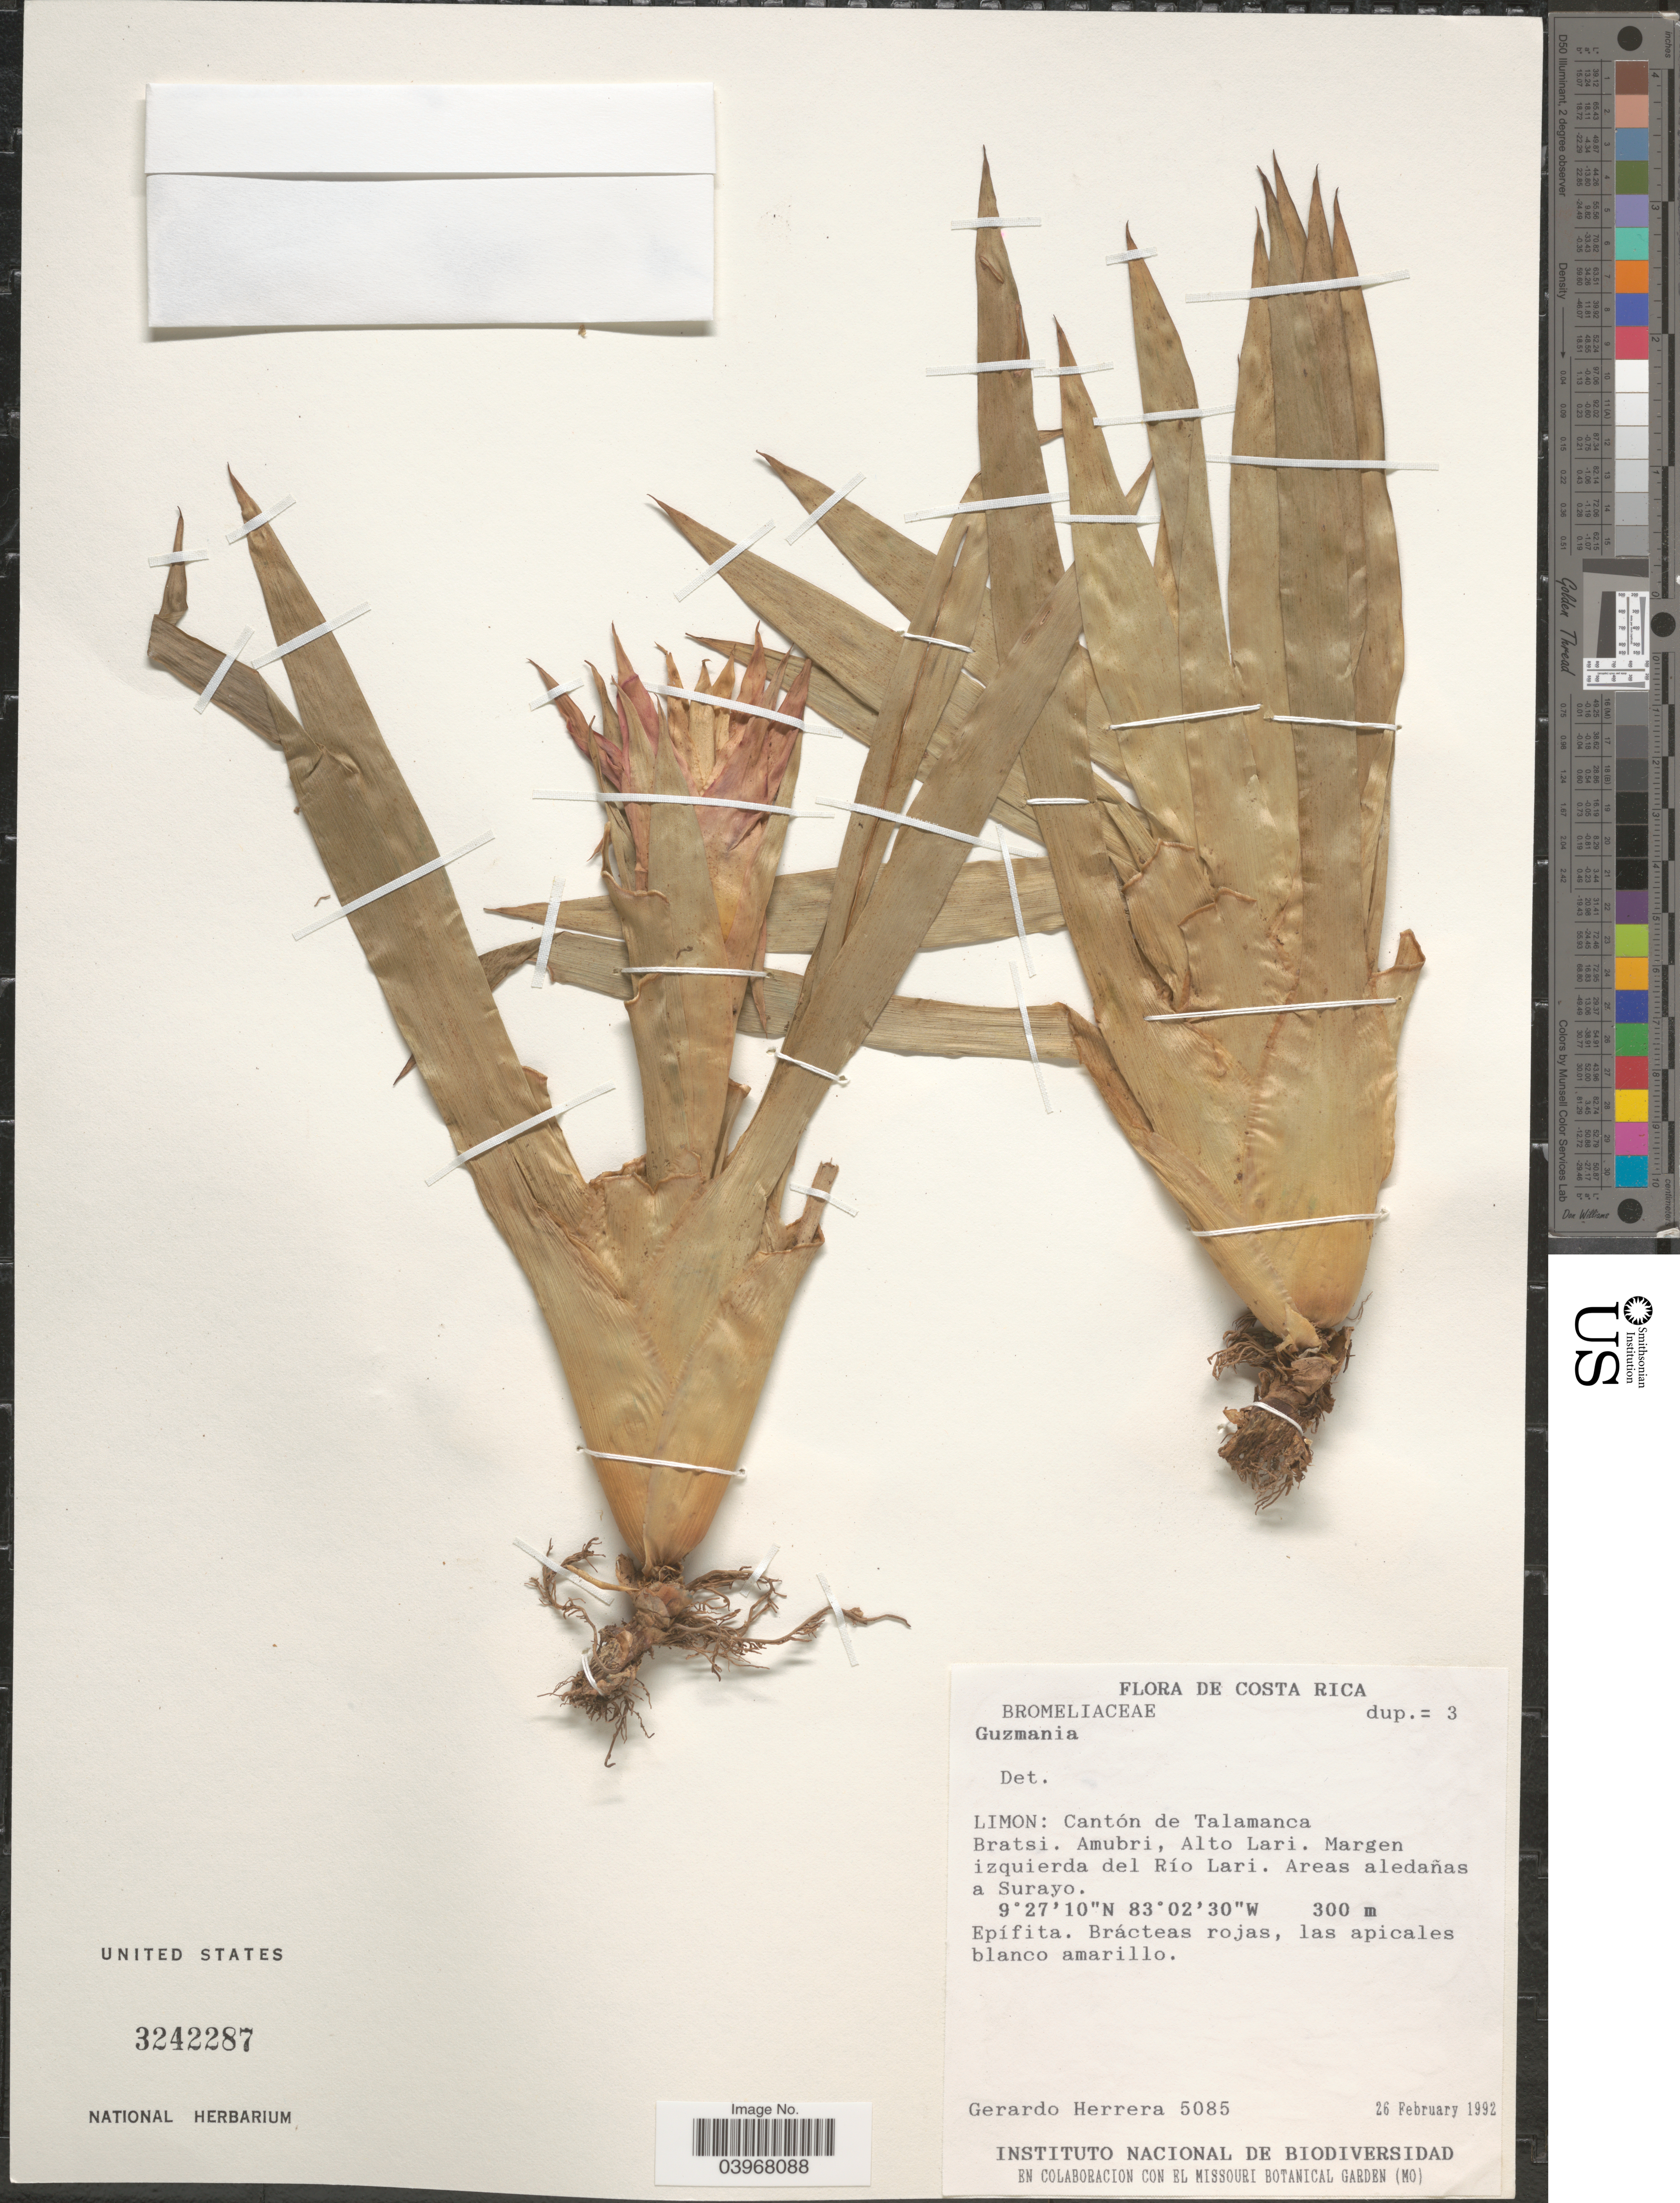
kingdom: Plantae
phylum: Tracheophyta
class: Liliopsida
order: Poales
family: Bromeliaceae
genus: Guzmania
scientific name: Guzmania sp.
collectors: G. Herrera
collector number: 5085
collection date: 1992-02-26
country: Costa Rica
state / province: Limón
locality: Cantón de Talamanca. Bratsi. Amubri, Alto Lari. Margen izquierda del Río Lari. Areas aledañas a Surayo.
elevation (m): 300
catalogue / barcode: US 3242287